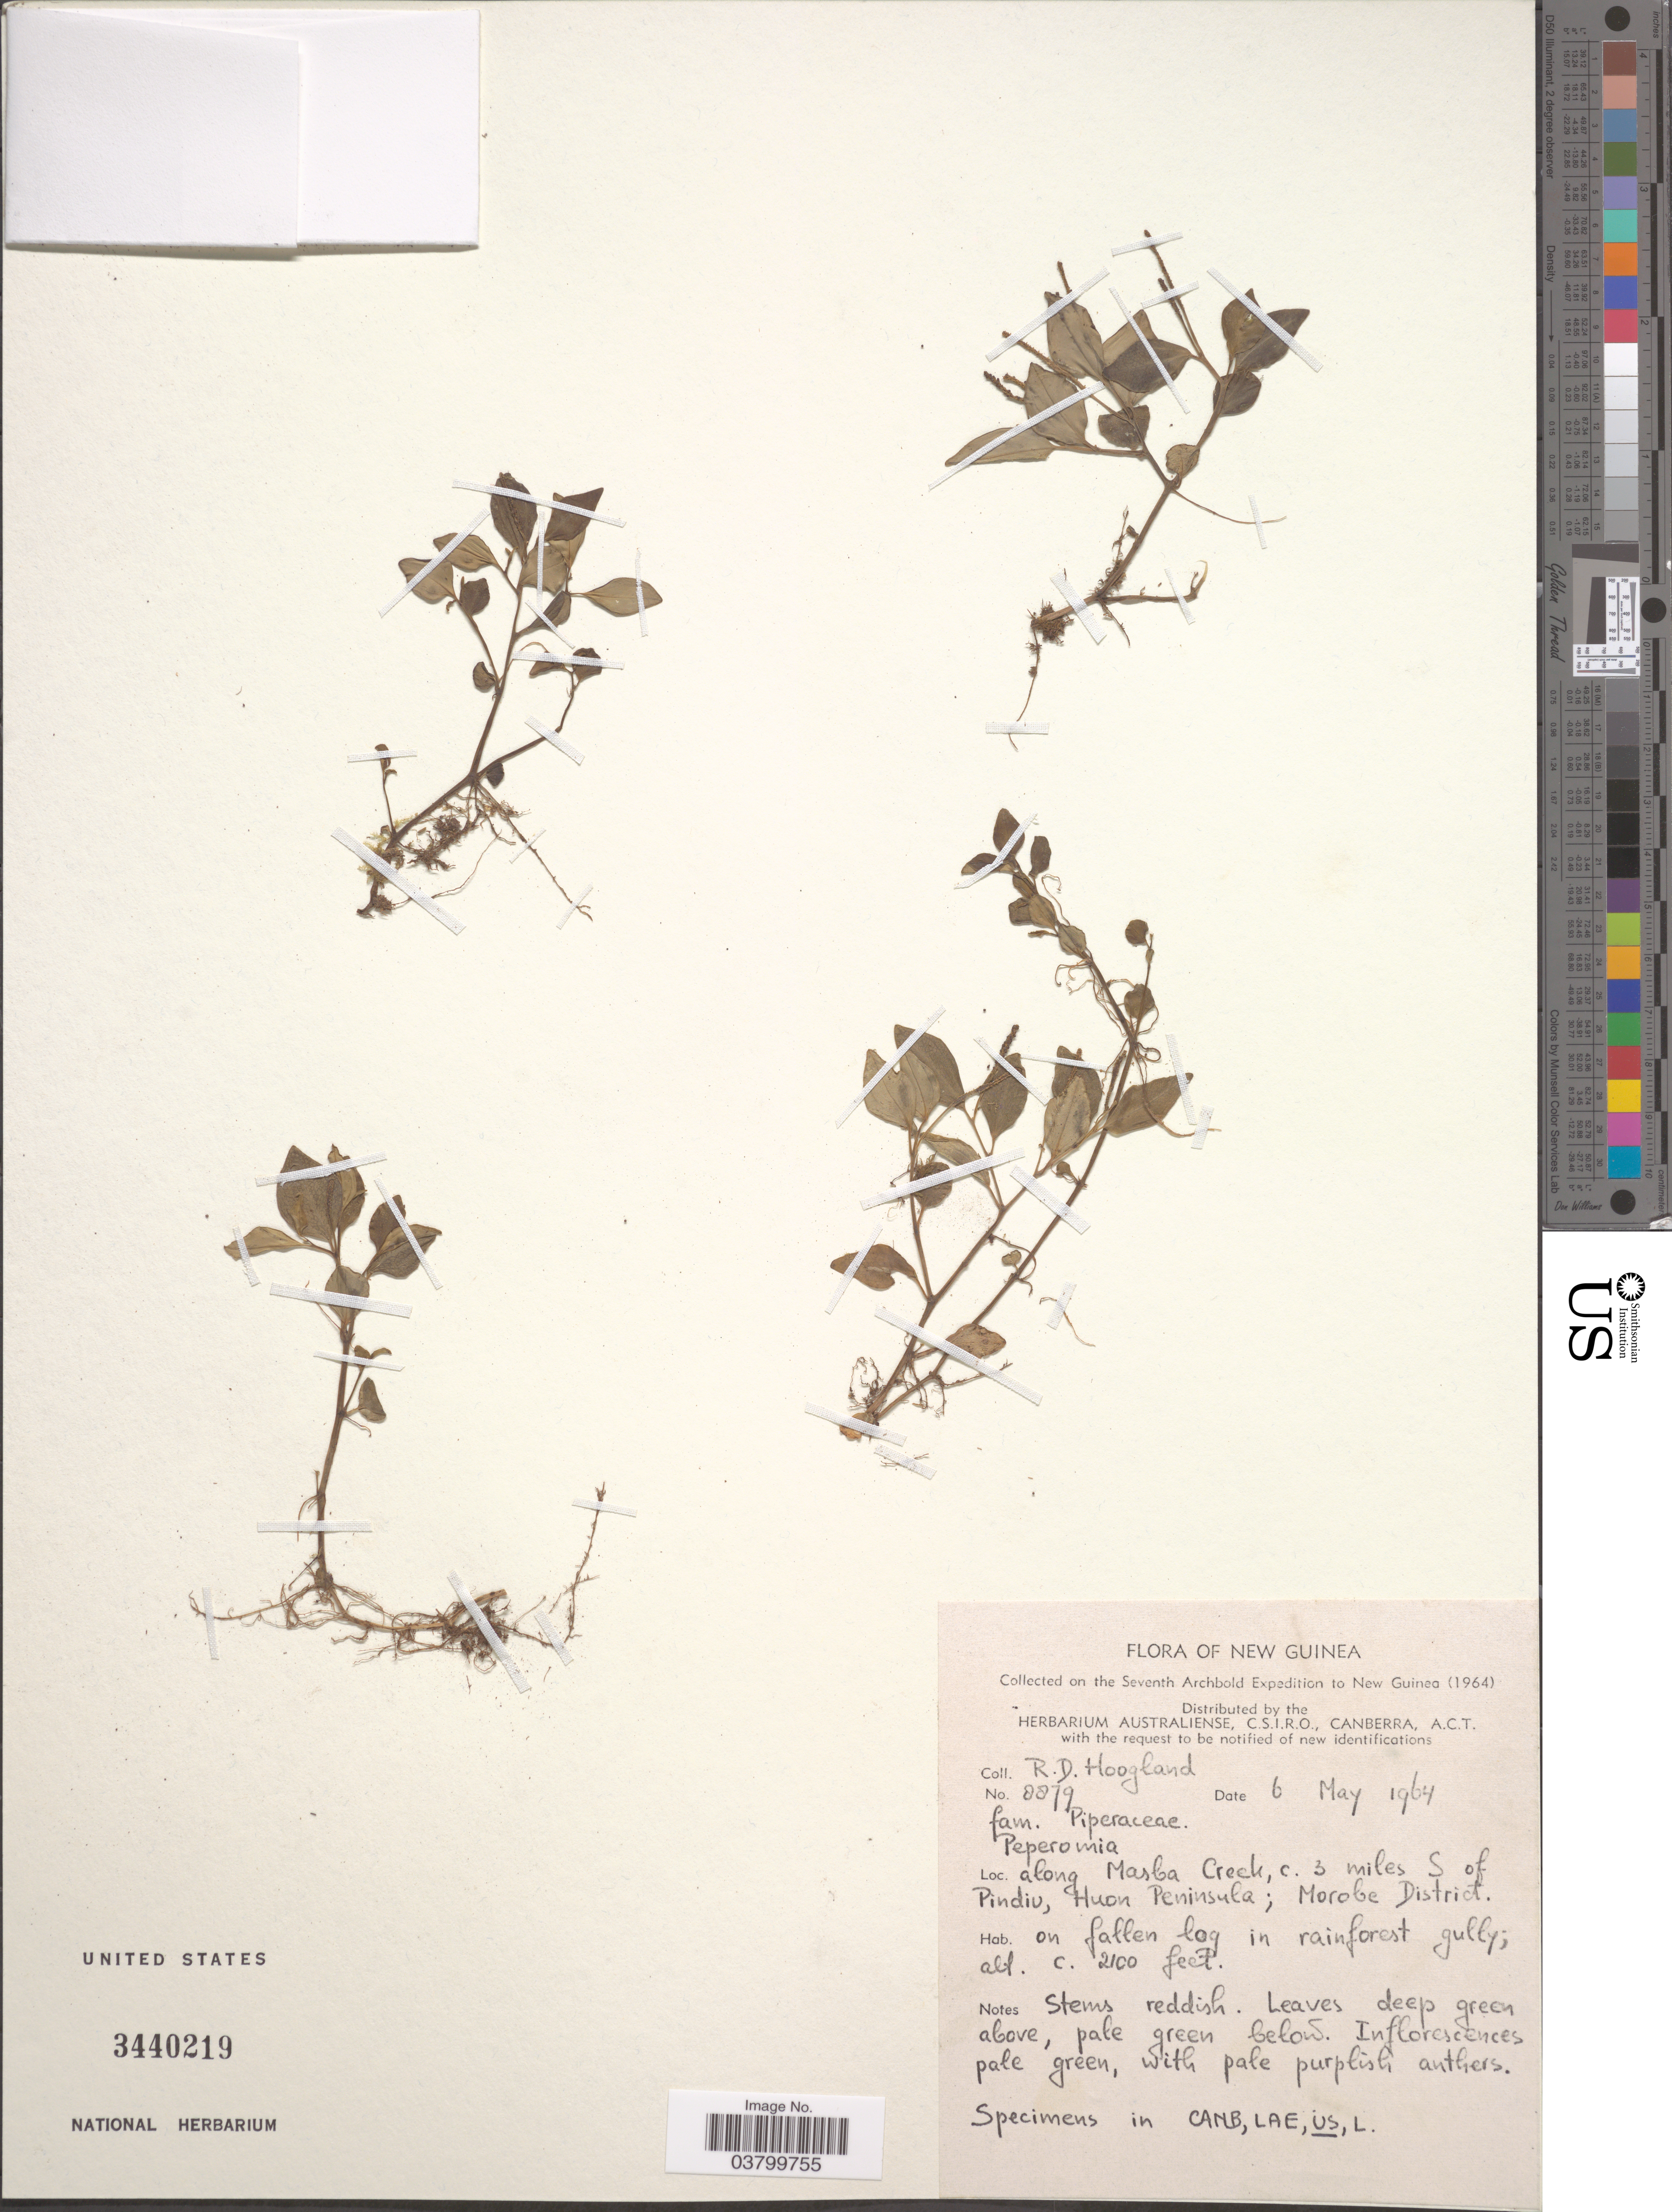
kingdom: Plantae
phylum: Tracheophyta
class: Magnoliopsida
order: Piperales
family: Piperaceae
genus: Peperomia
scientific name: Peperomia sp.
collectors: R. D. Hoogland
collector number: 8879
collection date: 1964-05-06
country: Papua New Guinea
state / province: Morobe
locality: New Guinea. Along Masba Creek, c. 3 miles S of Pindiu, Huon Peninsula; Morobe District.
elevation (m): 640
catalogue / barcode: US 3440219